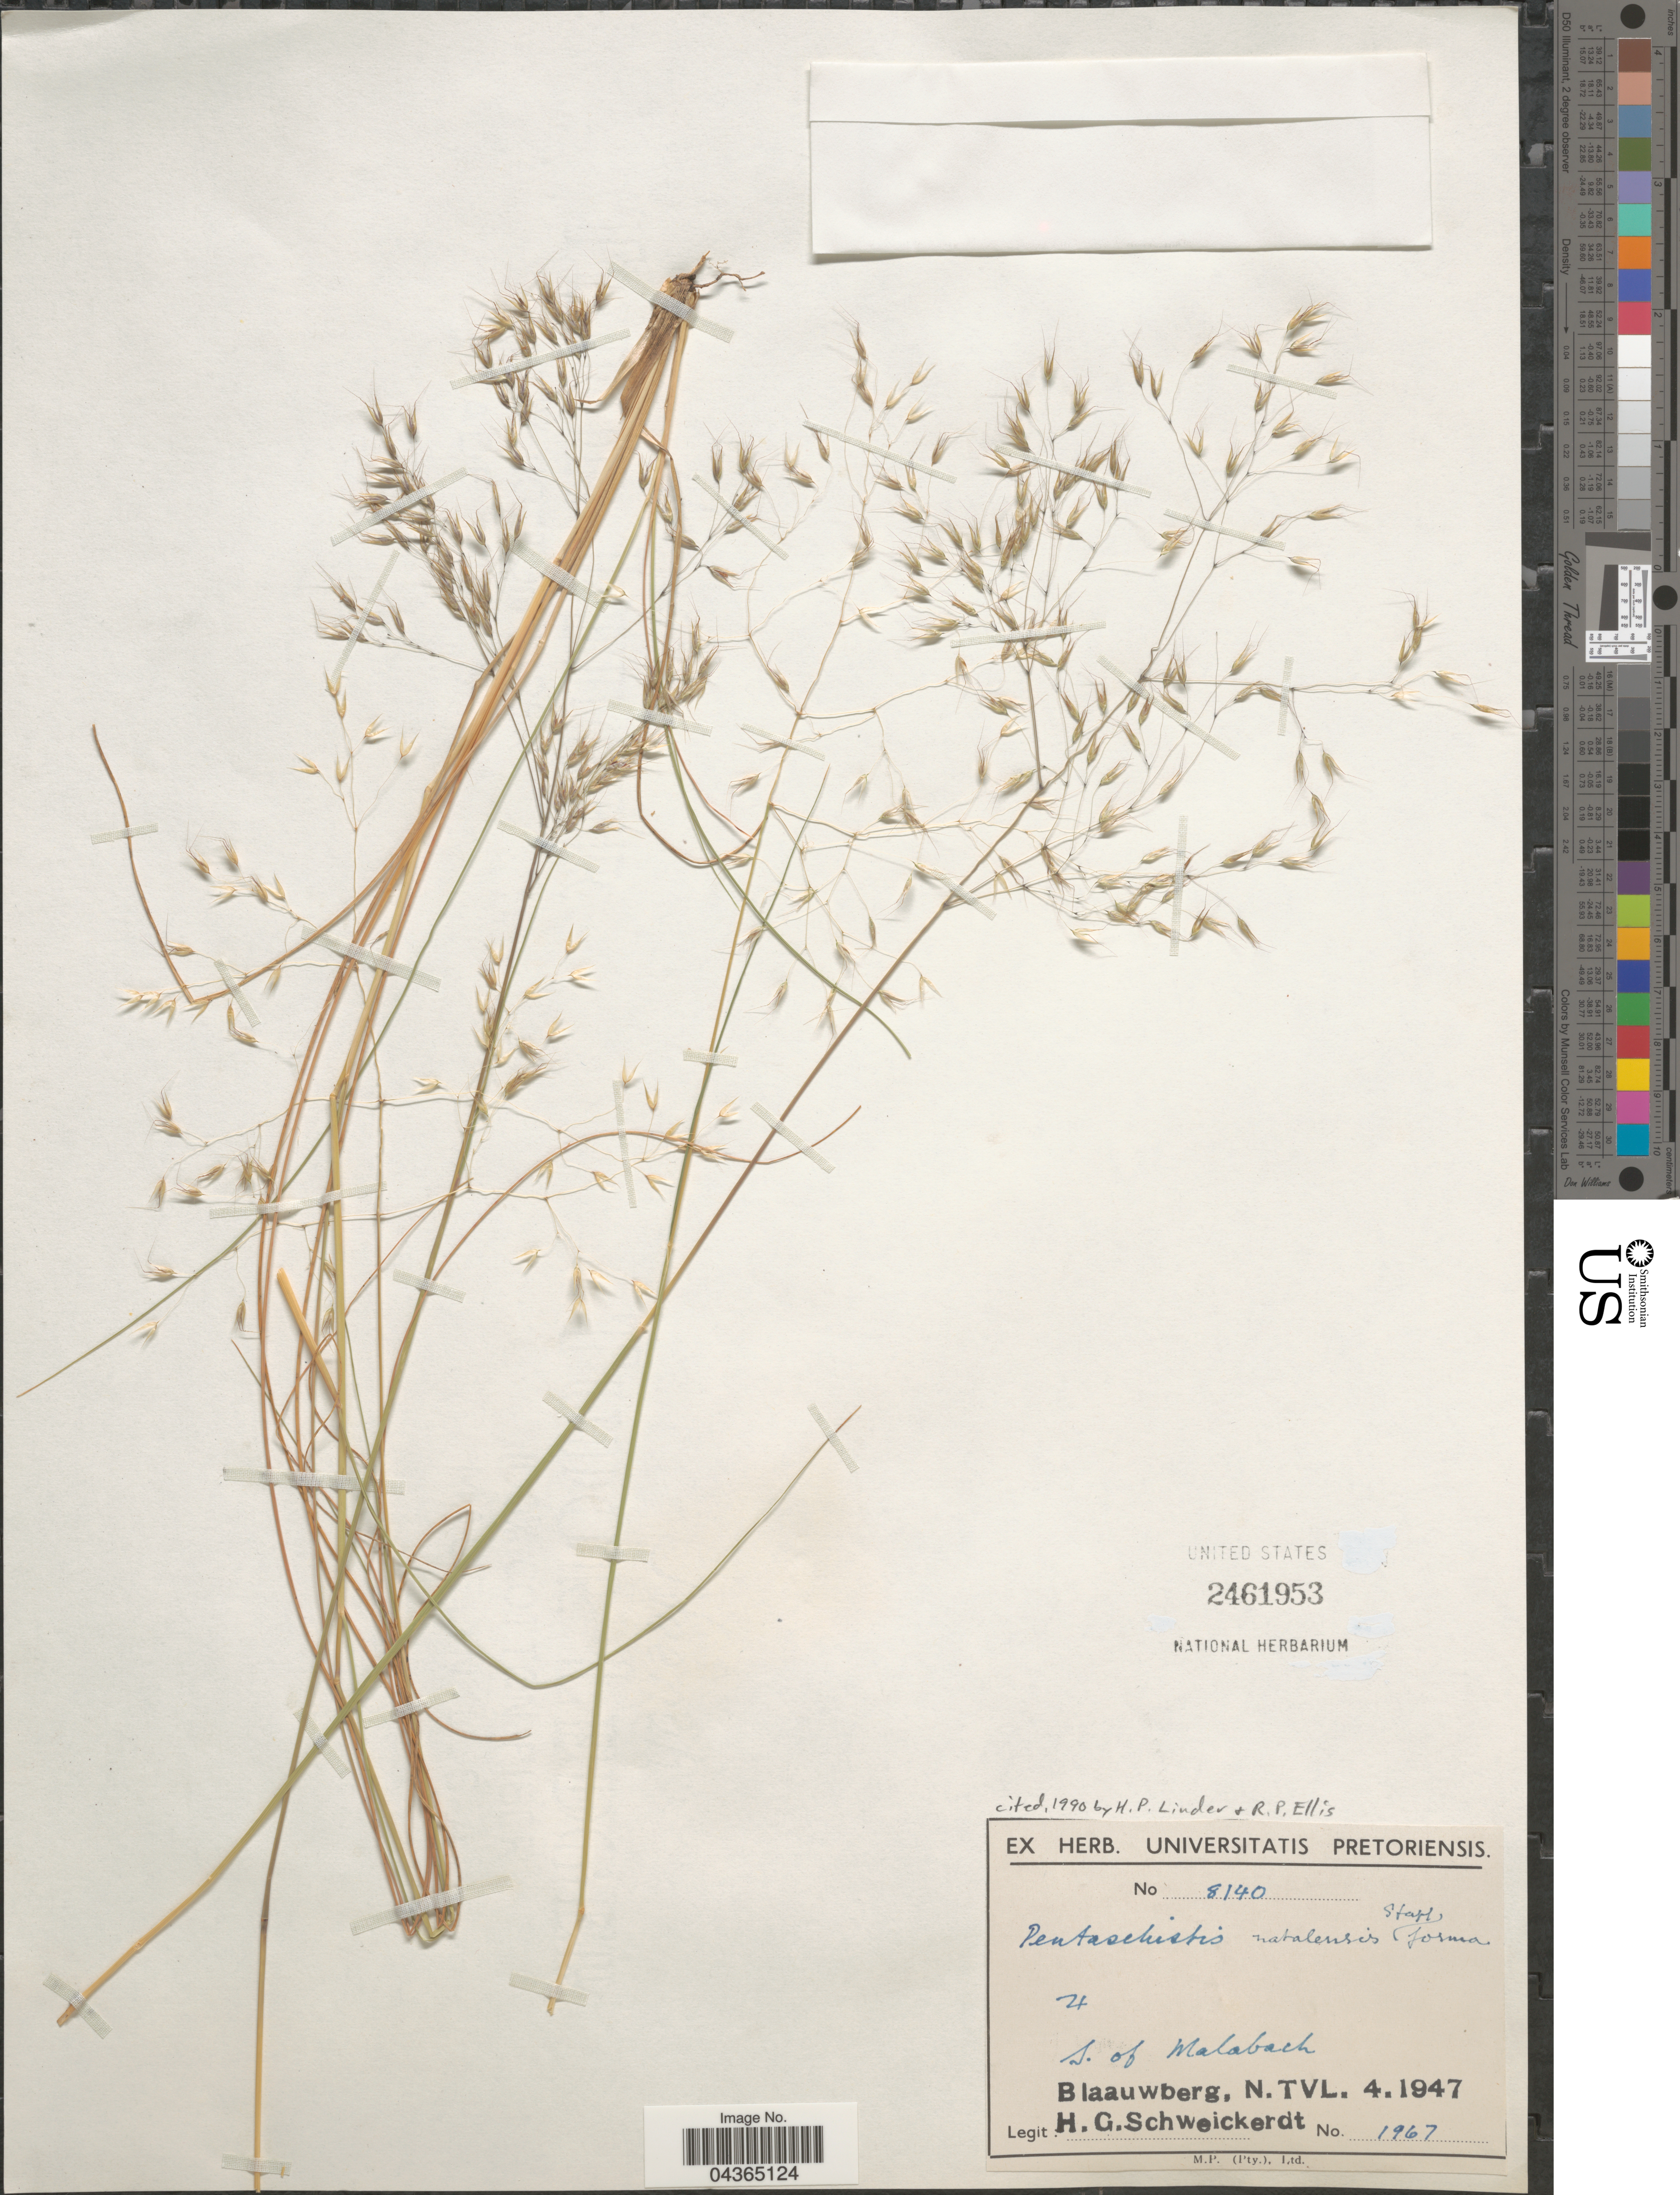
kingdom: Plantae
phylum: Tracheophyta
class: Liliopsida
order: Poales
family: Poaceae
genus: Pentameris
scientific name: Pentameris natalensis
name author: (Stapf) Galley & H.P. Linder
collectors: H. Schweickerdt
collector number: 1967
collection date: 1947-04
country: South Africa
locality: S. of Malabach. Blaauwberg, N. TVL.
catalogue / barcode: US 2461953